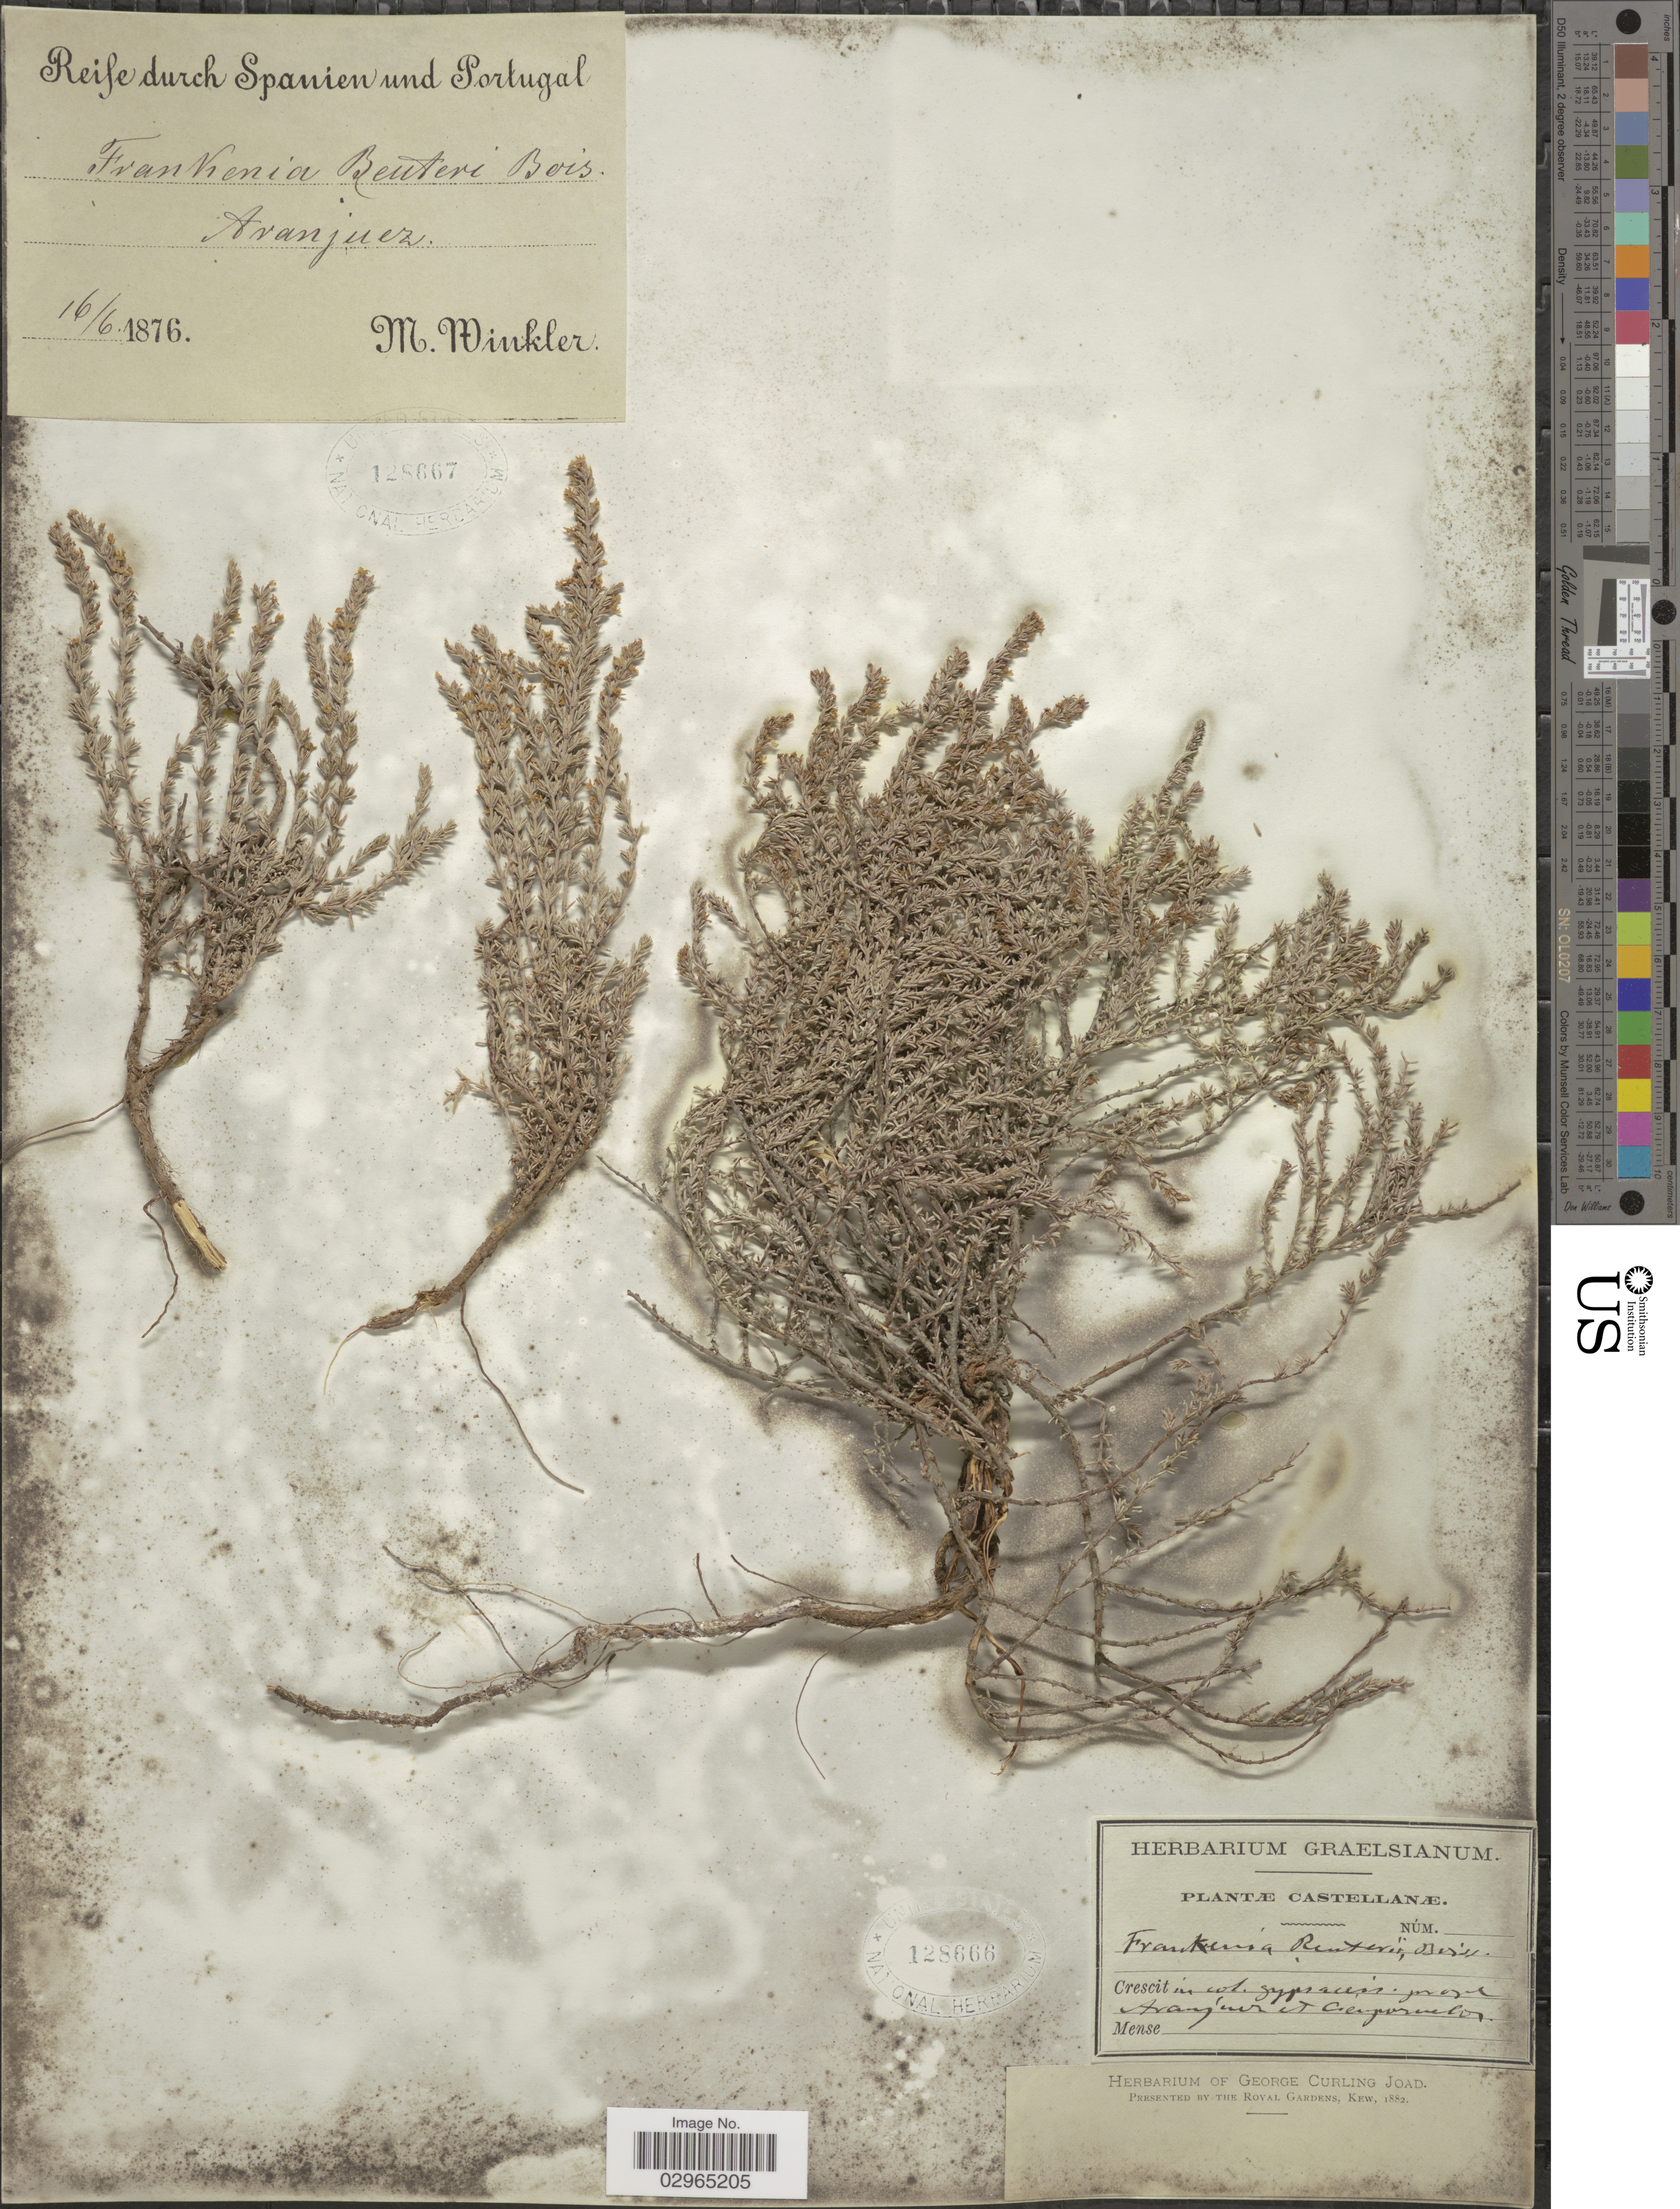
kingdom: Plantae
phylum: Tracheophyta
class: Magnoliopsida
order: Caryophyllales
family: Frankeniaceae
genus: Frankenia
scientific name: Frankenia reuteri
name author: Boiss.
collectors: M. Winkler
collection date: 1876-06-16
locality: Spanien und Portugal. Avanjuez.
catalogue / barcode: US 128667